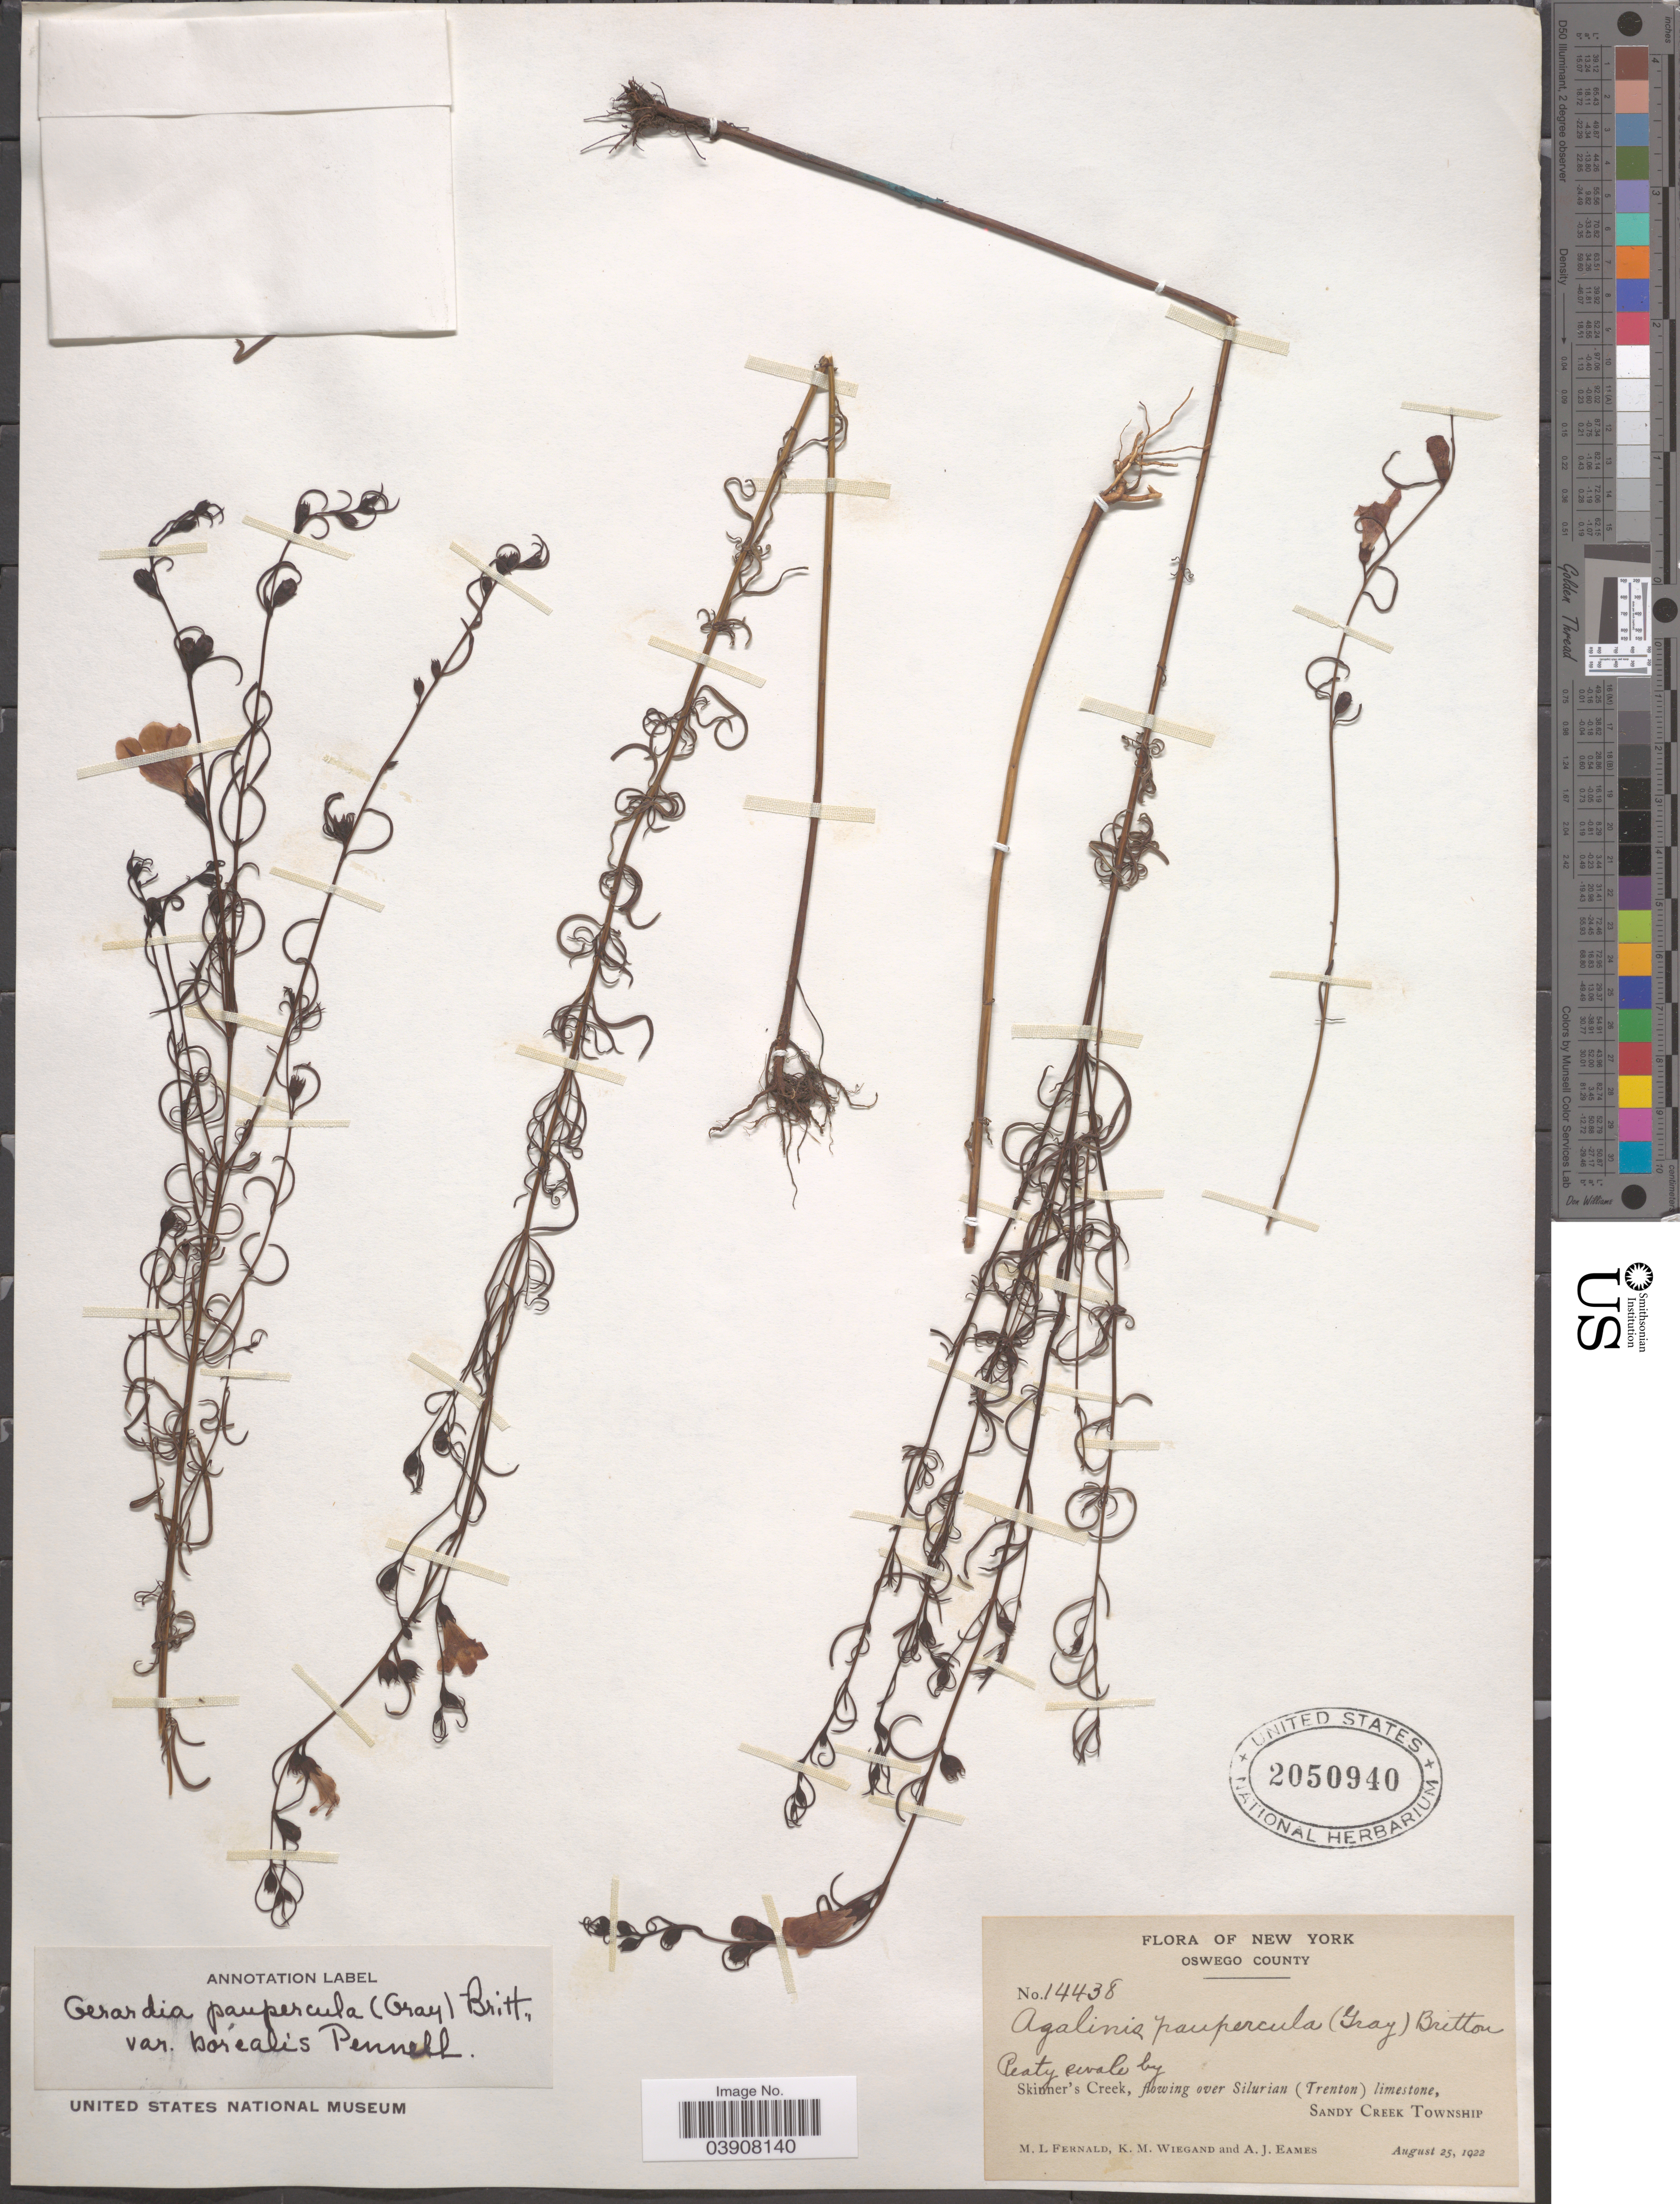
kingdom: Plantae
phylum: Tracheophyta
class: Magnoliopsida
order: Lamiales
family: Orobanchaceae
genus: Agalinis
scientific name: Agalinis paupercula var. borealis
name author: Pennell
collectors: M. L. Fernald, K. M. Wiegand & A. J. Eames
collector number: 14438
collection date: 1922-08-25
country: United States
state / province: New York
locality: Oswego County. Skinner's Creek, flowing over Silurian (Trenton) limestone, Sandy Creek Township.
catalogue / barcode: US 2050940